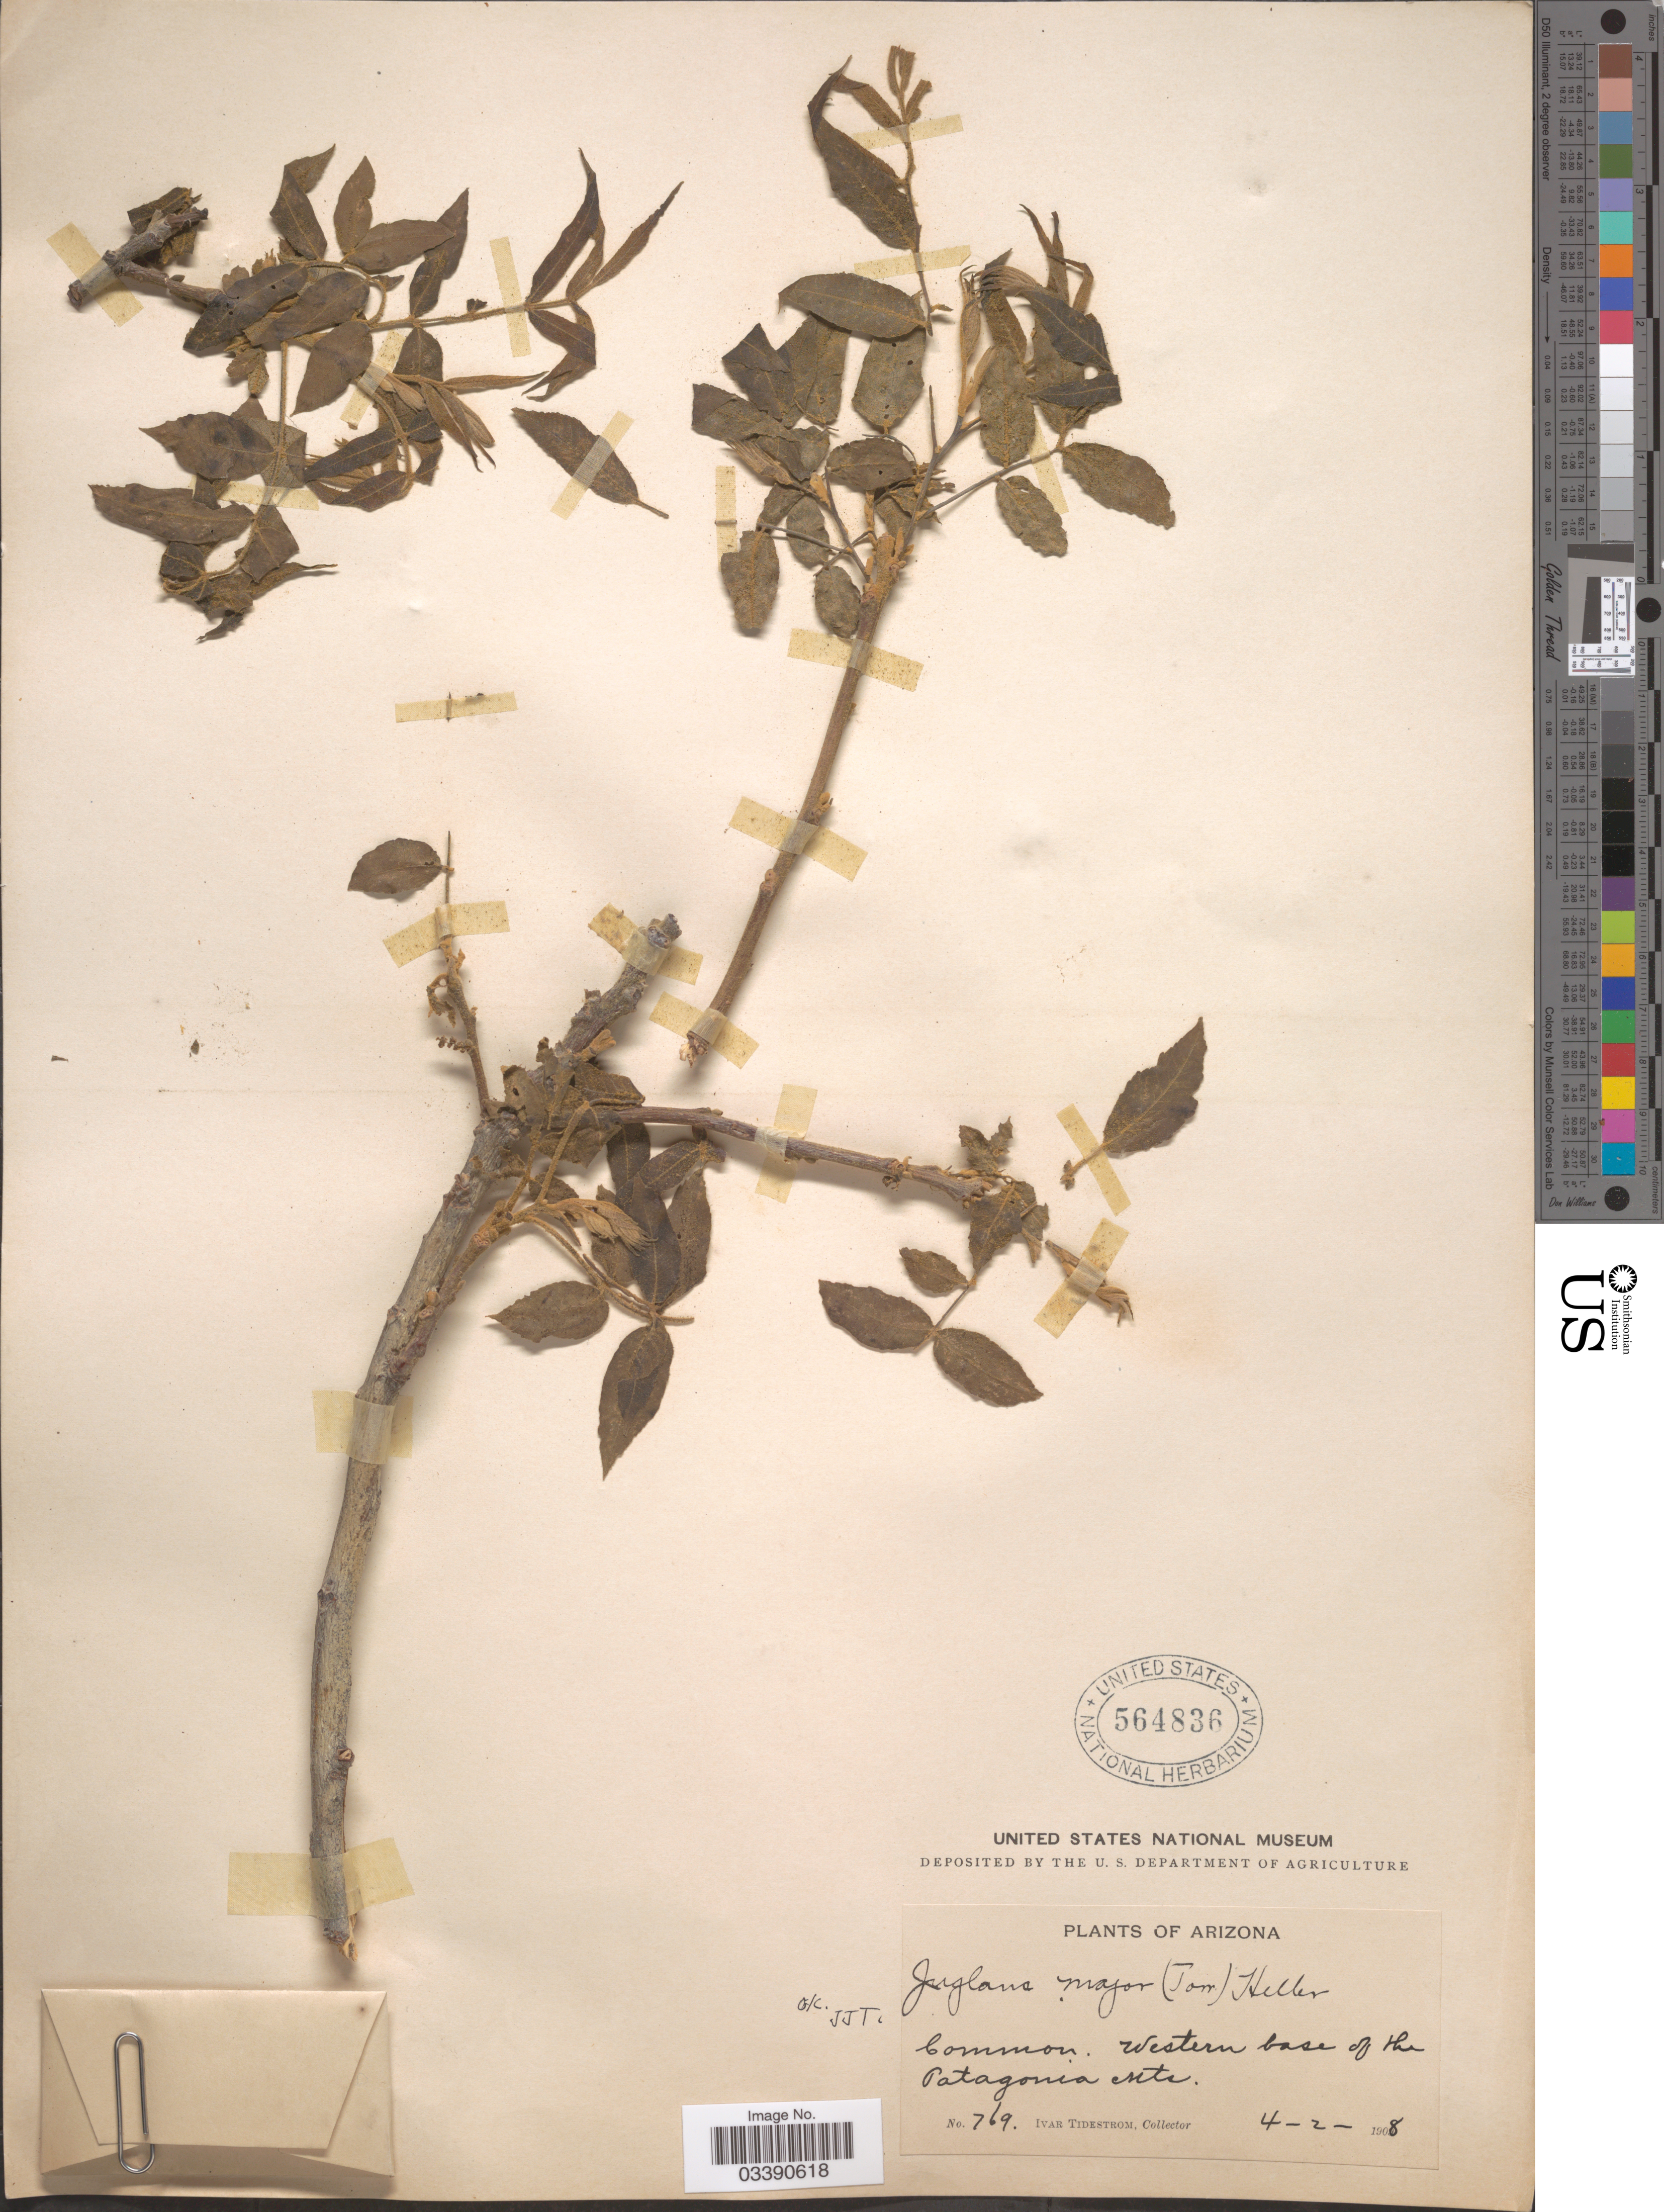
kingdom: Plantae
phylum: Tracheophyta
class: Magnoliopsida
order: Fagales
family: Juglandaceae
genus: Juglans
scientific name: Juglans major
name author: (Torr.) A. Heller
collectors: I. F. Tidestrom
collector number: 769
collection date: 1908-04-02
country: United States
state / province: Arizona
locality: Western base of the Patagonia Mts.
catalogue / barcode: US 564836